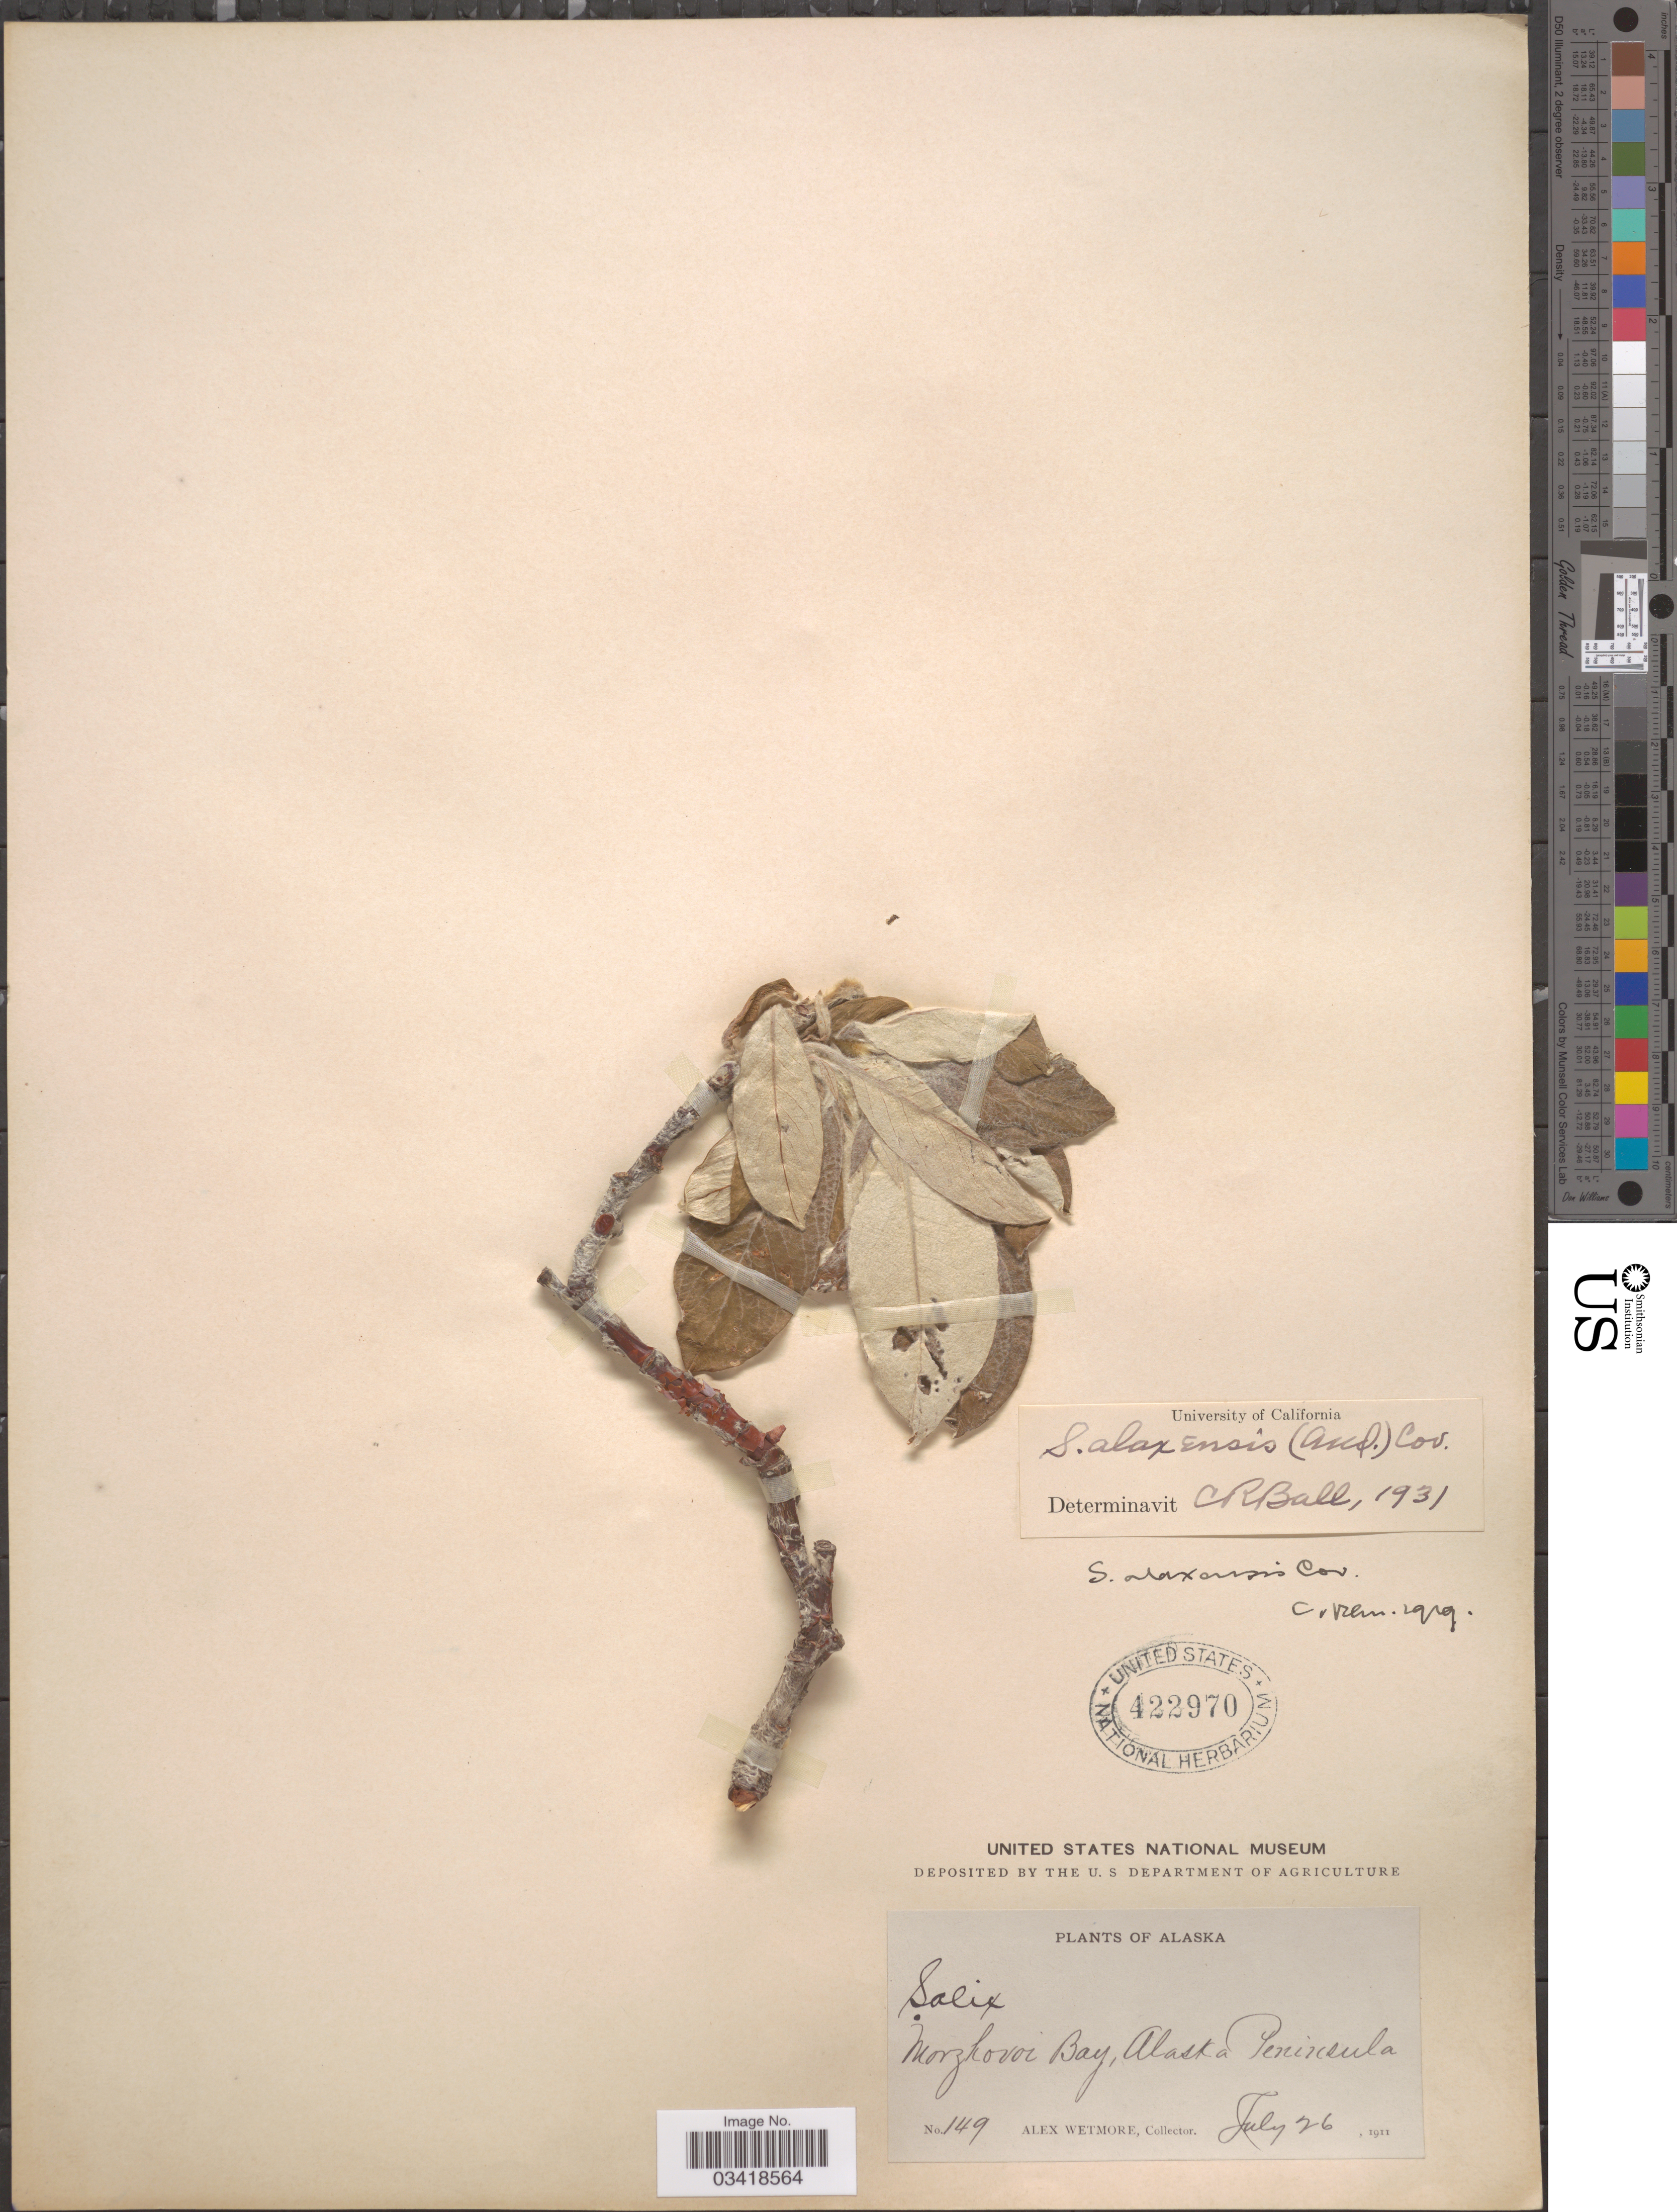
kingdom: Plantae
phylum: Tracheophyta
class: Magnoliopsida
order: Malpighiales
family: Salicaceae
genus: Salix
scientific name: Salix alaxensis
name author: (Andersson) Coville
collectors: A. Wetmore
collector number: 149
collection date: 1911-07-26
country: United States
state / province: Alaska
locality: Morzhovoi Bay, Alaska Peninsula.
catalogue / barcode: US 422970